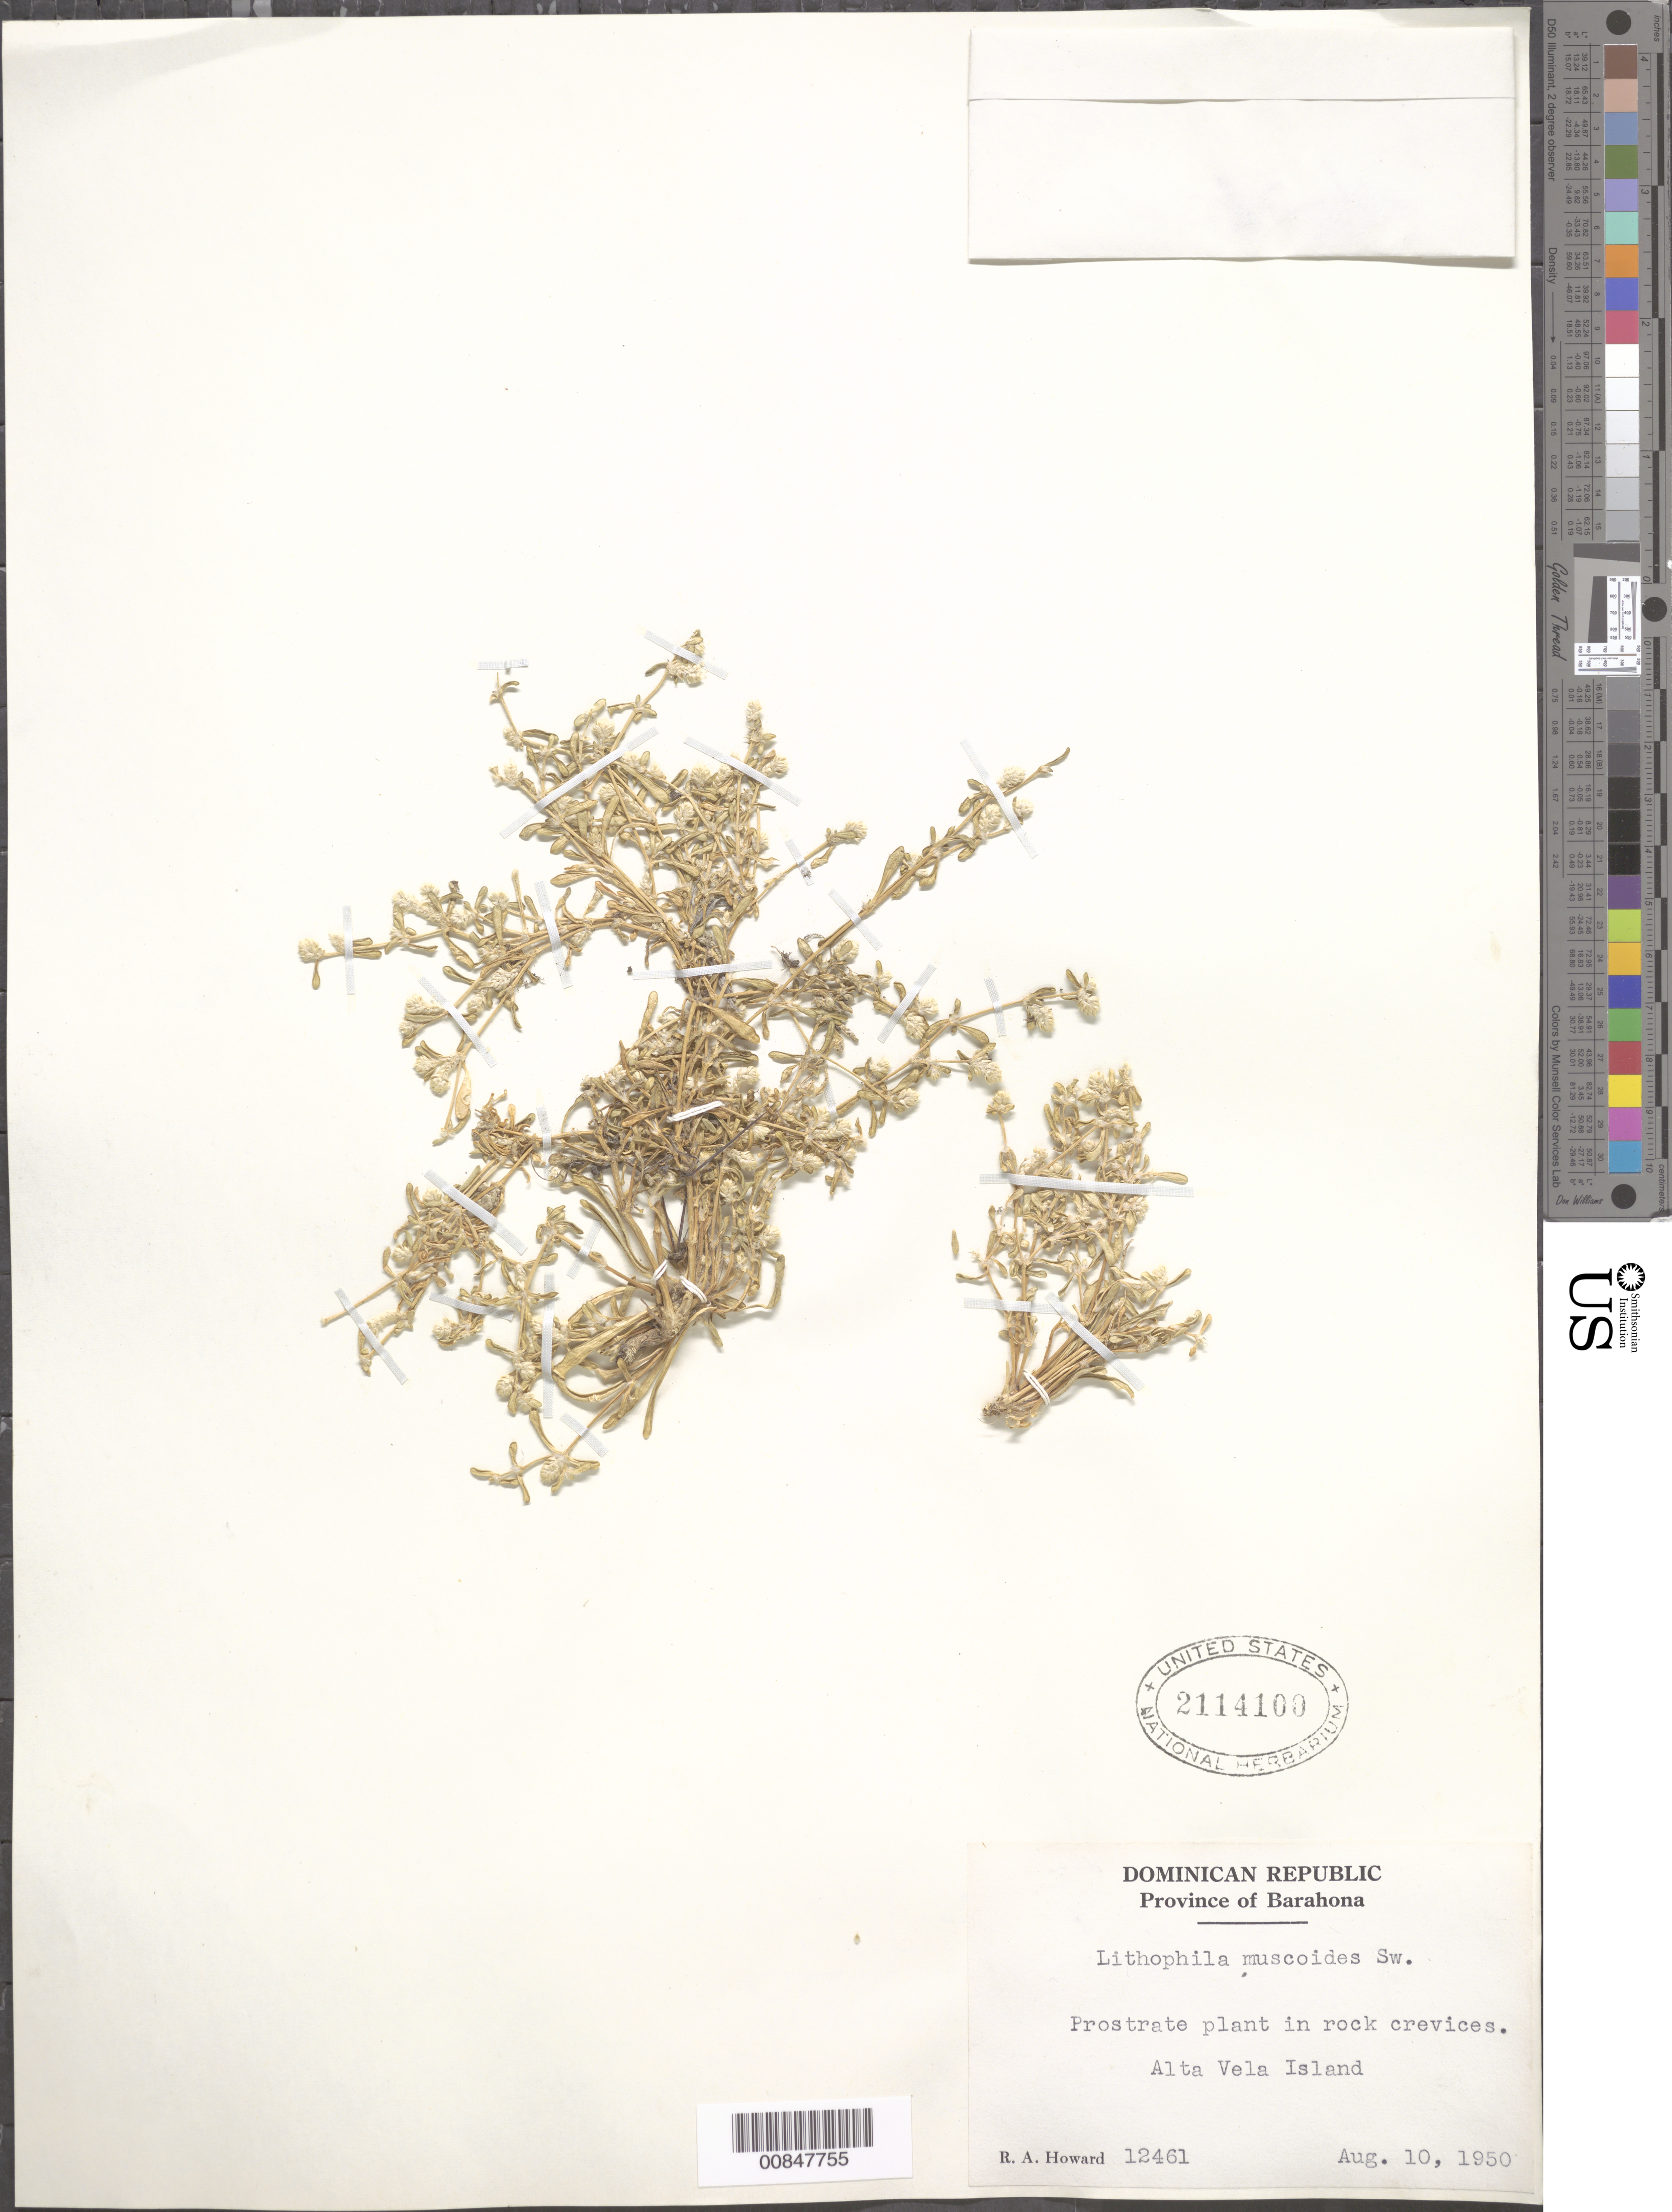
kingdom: Plantae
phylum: Tracheophyta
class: Magnoliopsida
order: Caryophyllales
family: Amaranthaceae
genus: Gomphrena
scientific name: Gomphrena muscoides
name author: (Sw.) T. Ortuño & Borsch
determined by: Strong, Mark T., (BOT), Smithsonian Institution - National Museum of Natural History (UNITED STATES)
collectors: R. A. Howard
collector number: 12461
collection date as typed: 10 Aug 1950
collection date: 1950-08-10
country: Dominican Republic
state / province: Barahona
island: Alta Vela I.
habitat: In rock crevices.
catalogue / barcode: US 2114100